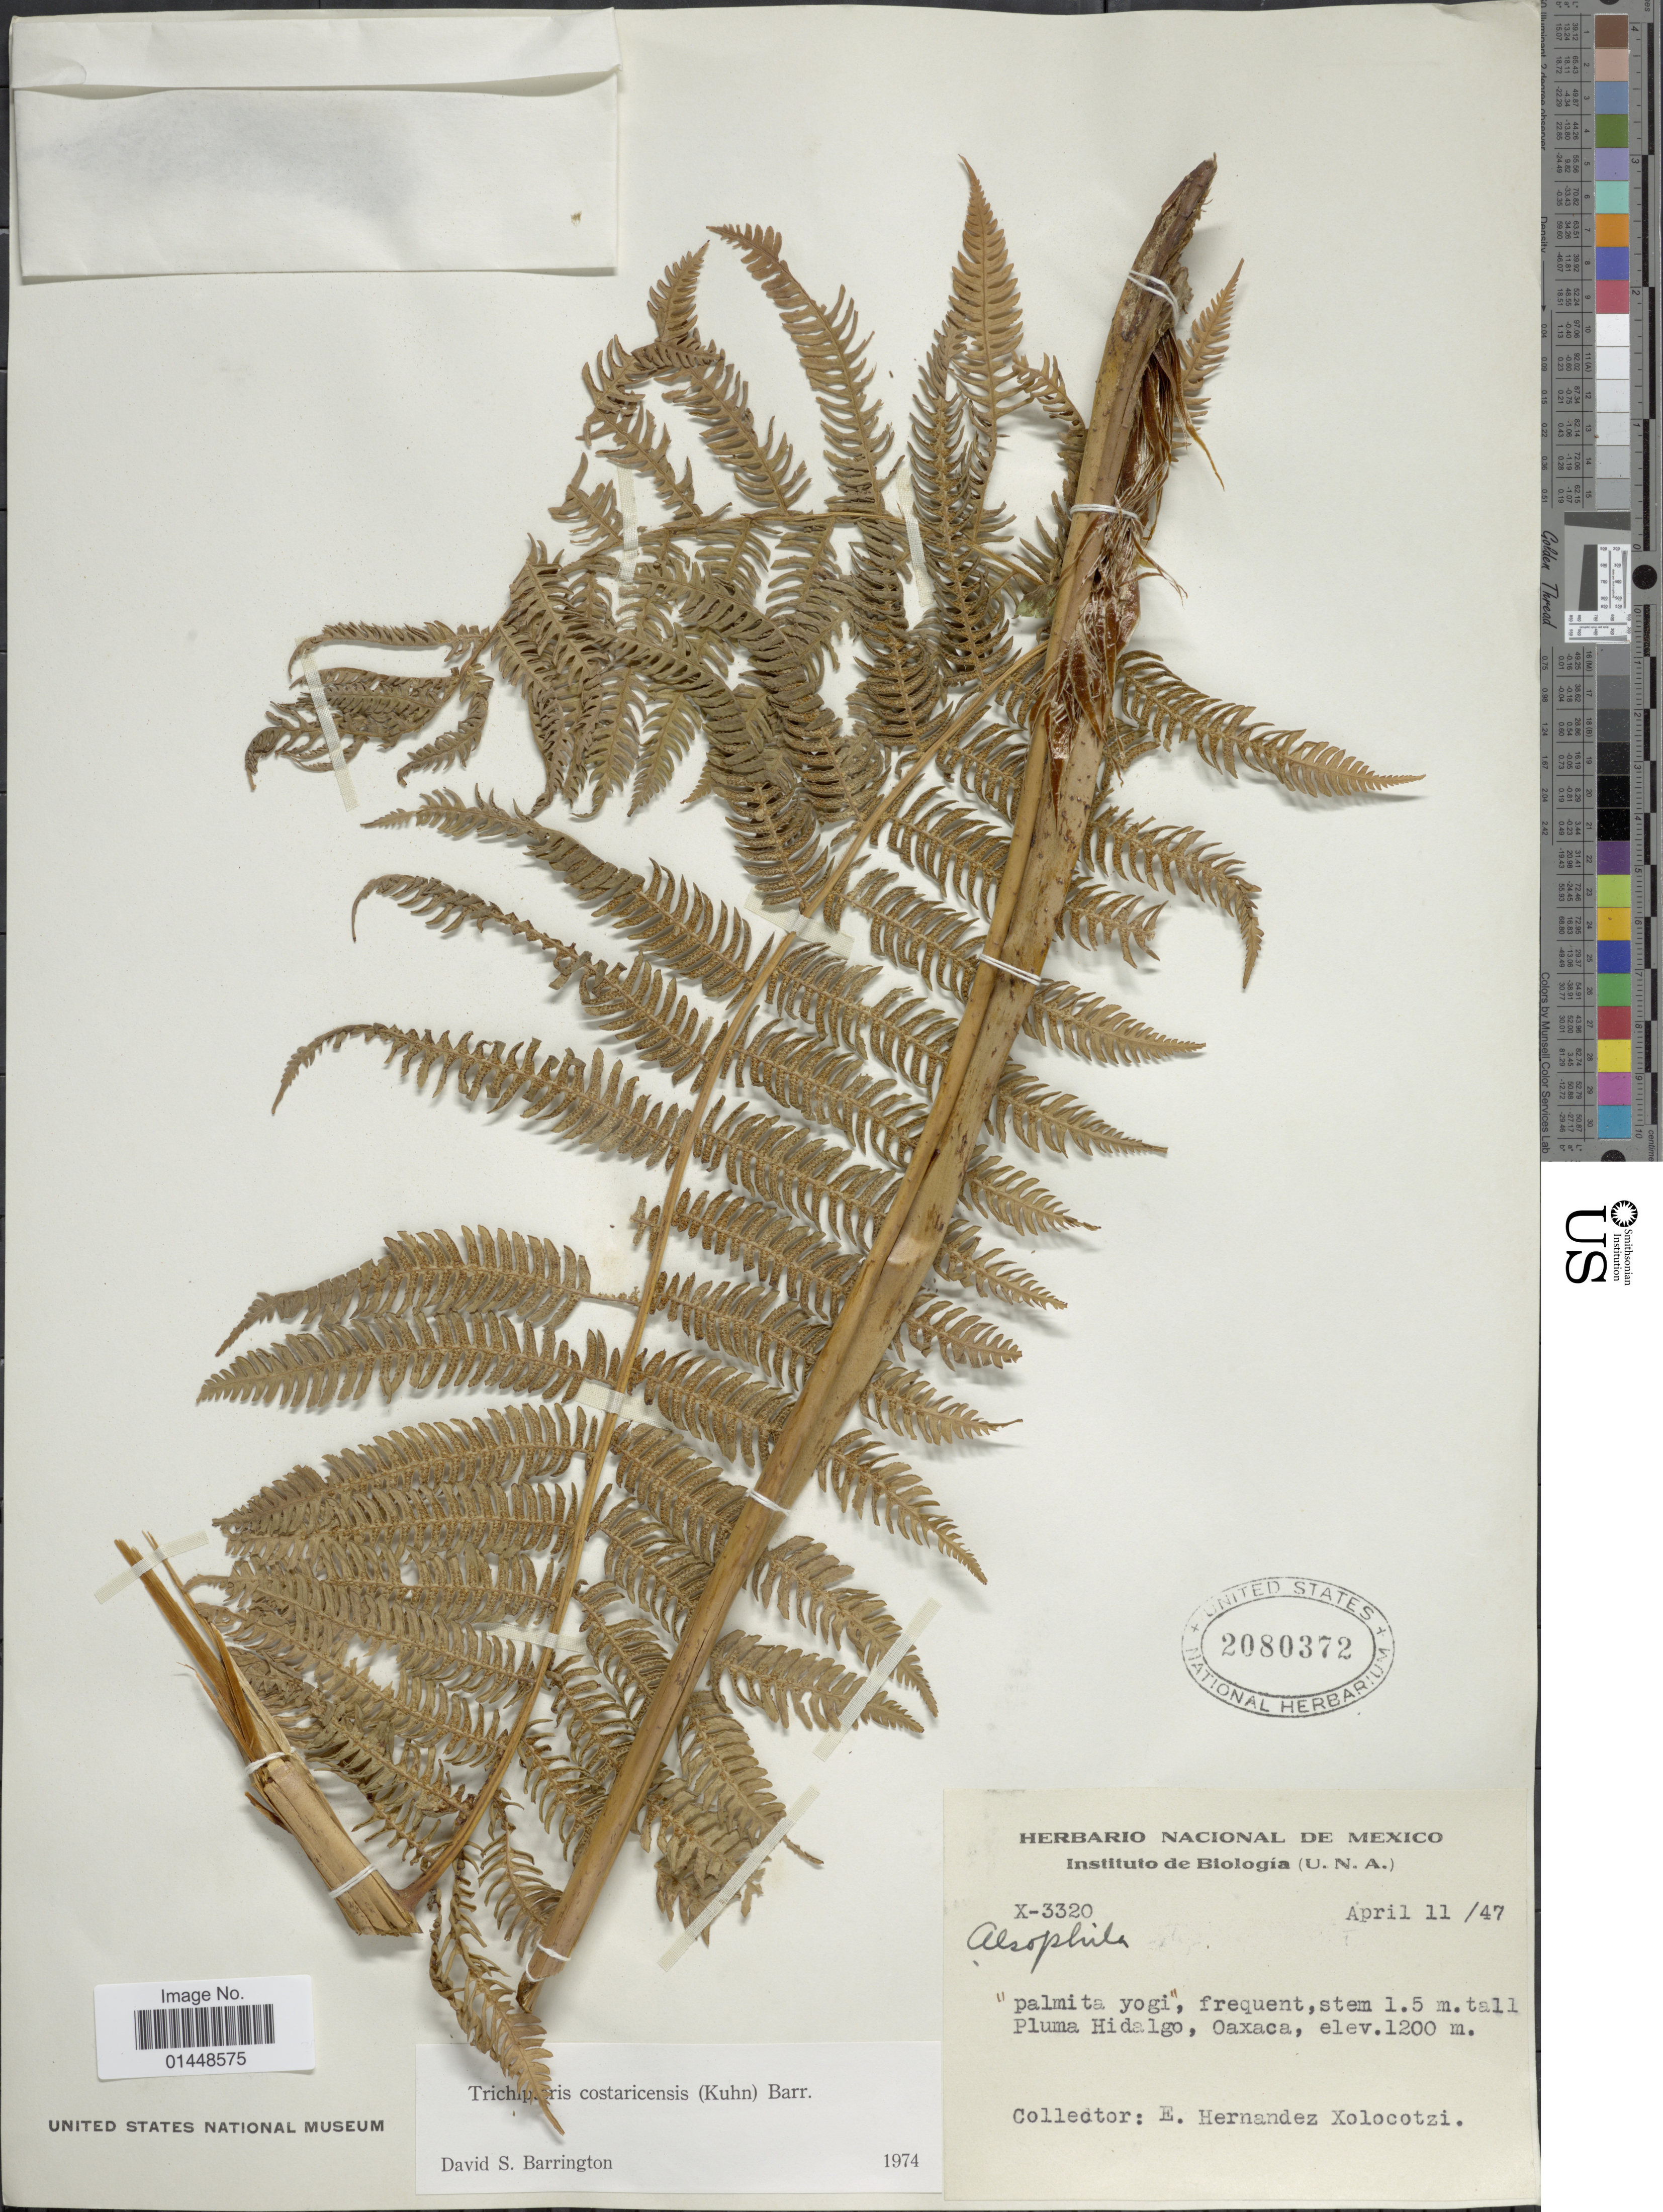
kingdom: Plantae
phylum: Tracheophyta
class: Polypodiopsida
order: Cyatheales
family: Cyatheaceae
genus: Cyathea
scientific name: Cyathea costaricensis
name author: (Kuhn) Domin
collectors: E. Hernandez X.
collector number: X-3320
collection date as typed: Transcribed d/m/y: 11/4/47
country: Mexico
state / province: Oaxaca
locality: Pluma Hidalgo, Oaxaca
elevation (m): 1200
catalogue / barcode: US 2080372